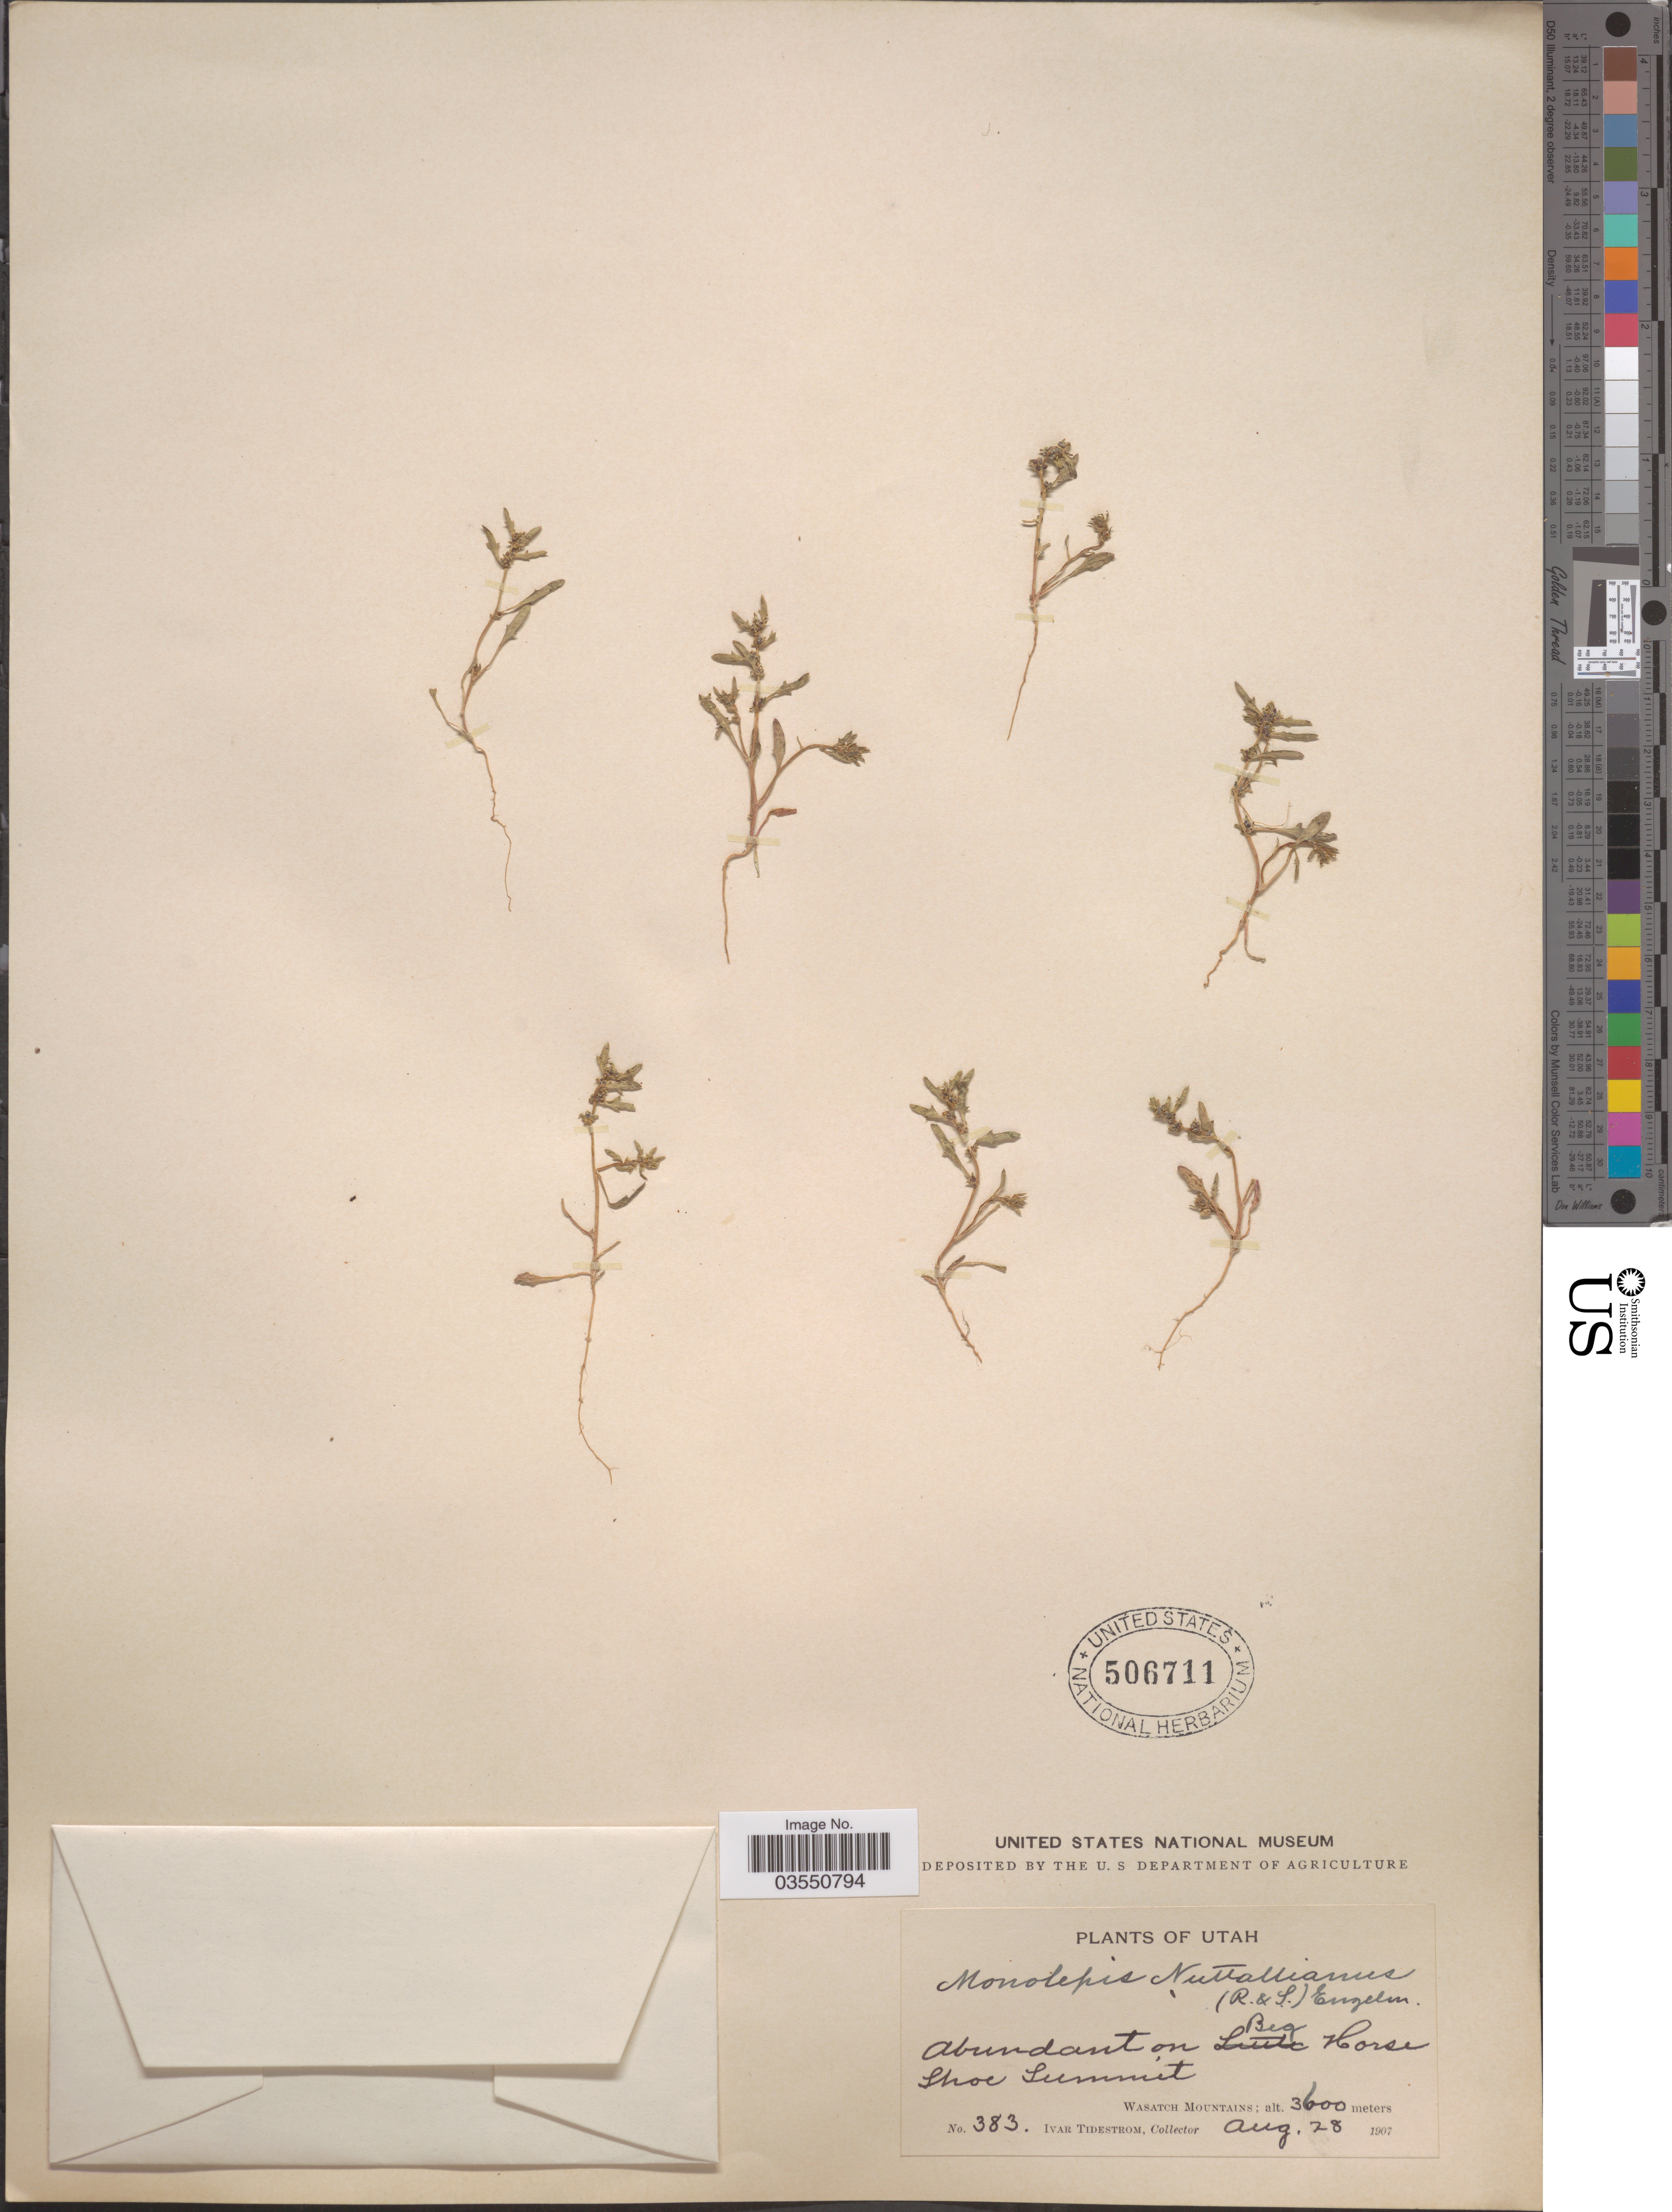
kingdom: Plantae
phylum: Tracheophyta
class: Magnoliopsida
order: Caryophyllales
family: Amaranthaceae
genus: Blitum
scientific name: Blitum nuttallianum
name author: Schult.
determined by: U.S. National Herbarium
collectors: I. F. Tidestrom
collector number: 383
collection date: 1907-08-28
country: United States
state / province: Utah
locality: Abundant on Big Horse Shoe Summit. Wasatch Mountains.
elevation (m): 3600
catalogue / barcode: US 506711